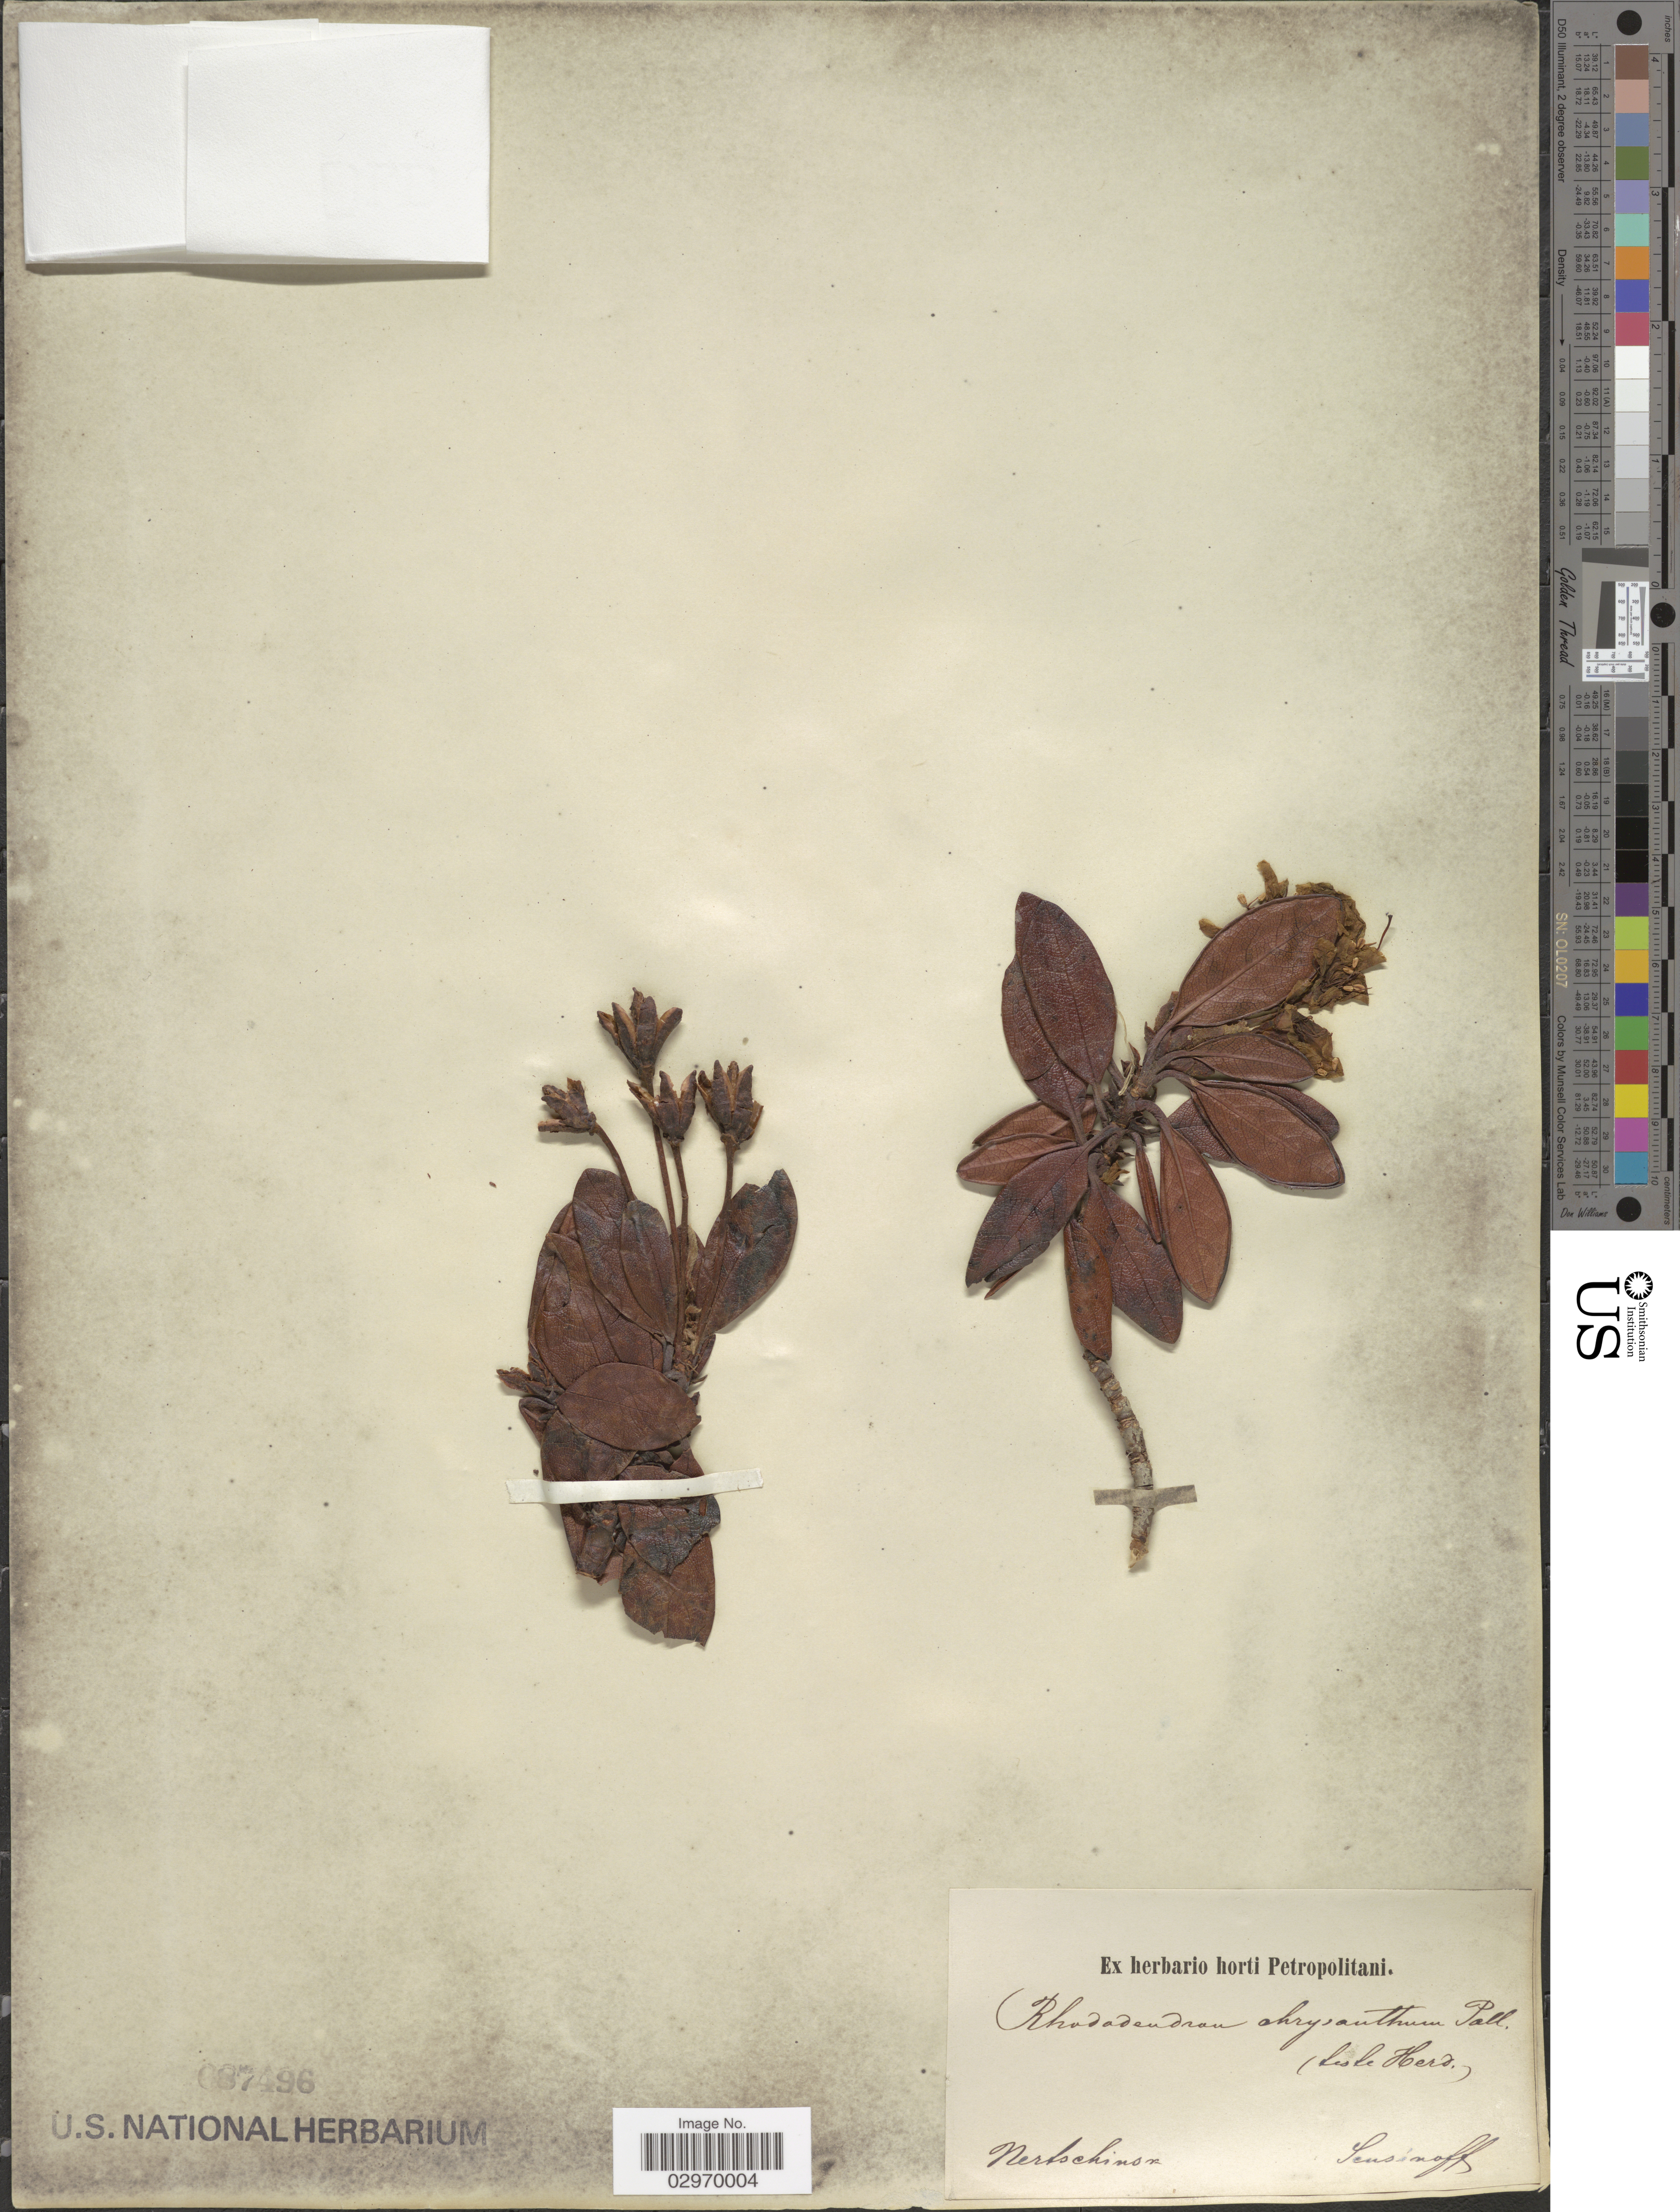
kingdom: Plantae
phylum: Tracheophyta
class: Magnoliopsida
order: Ericales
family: Ericaceae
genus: Rhododendron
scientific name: Rhododendron chrysanthum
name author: Pall.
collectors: Sensinoff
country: Russian Federation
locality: Nertschinsk.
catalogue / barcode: US 87496